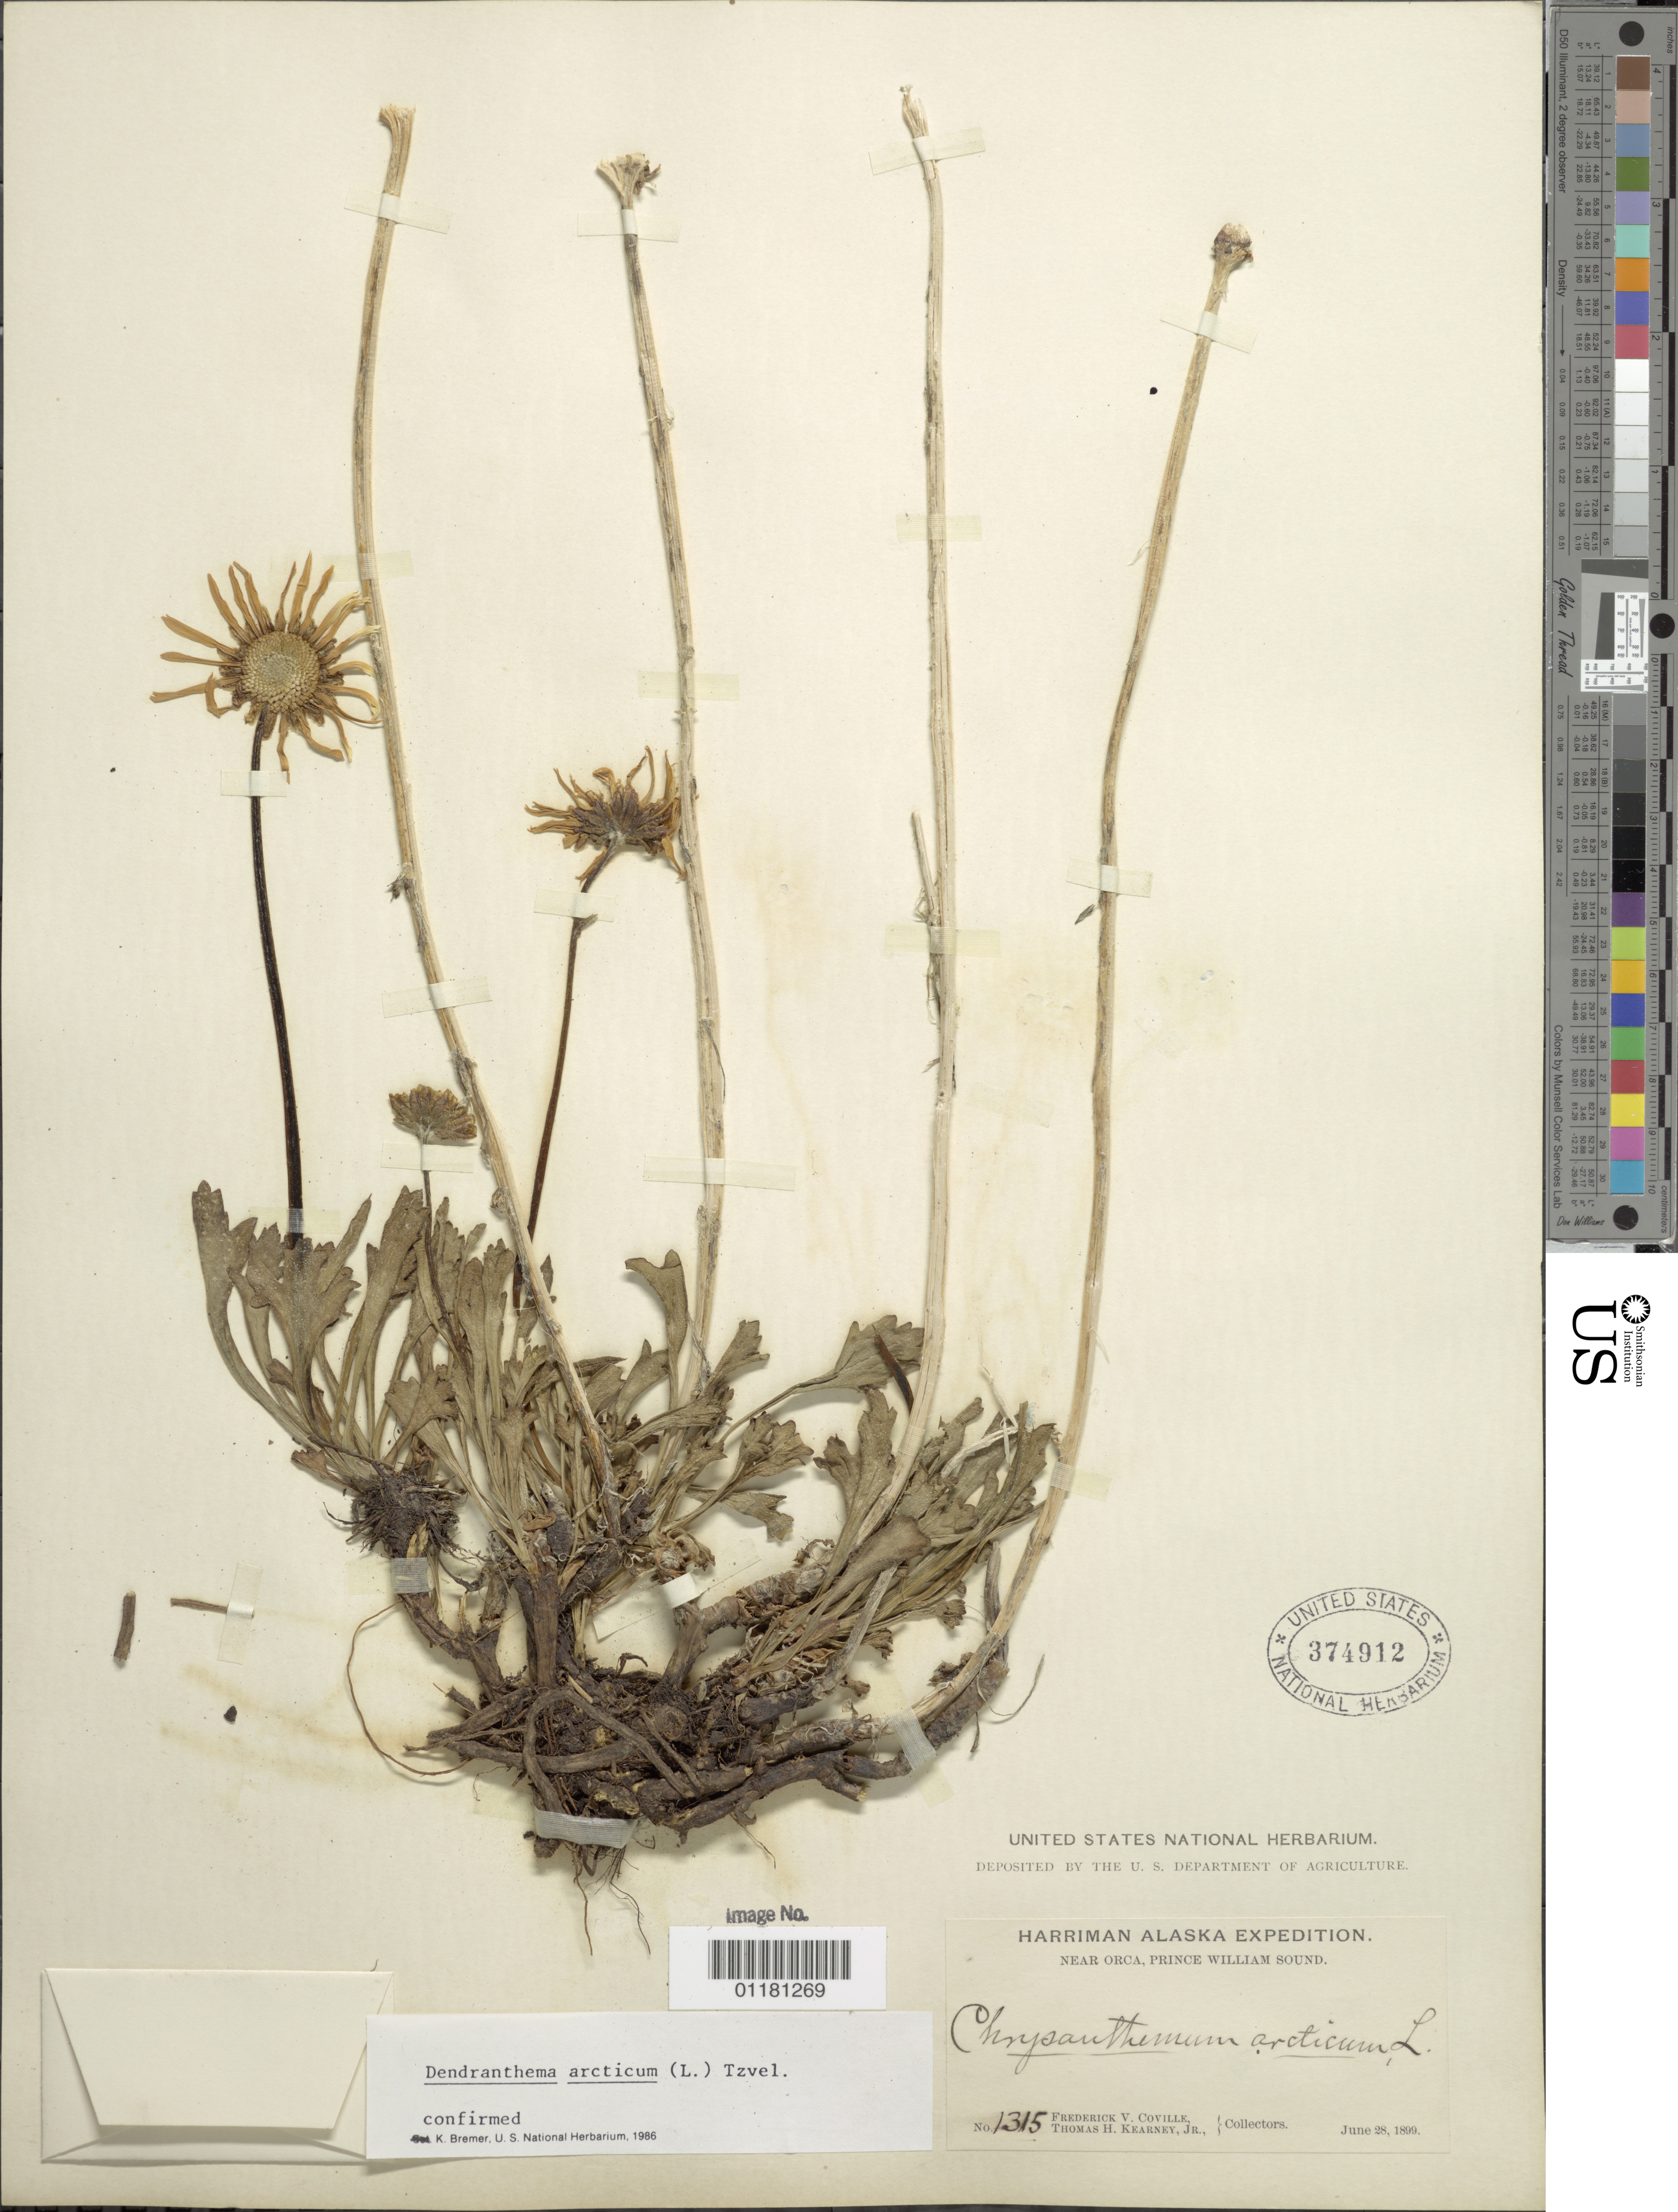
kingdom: Plantae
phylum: Tracheophyta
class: Magnoliopsida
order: Asterales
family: Asteraceae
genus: Dendranthema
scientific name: Dendranthema arcticum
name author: (L.) Tzvelev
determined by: Bremer, K.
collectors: F. V. Coville & T. H. Kearney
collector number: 1315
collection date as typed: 28 Jun 1899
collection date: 1899-06-28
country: United States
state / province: Alaska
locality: Near Orca, Prince William Sound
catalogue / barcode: US 374912